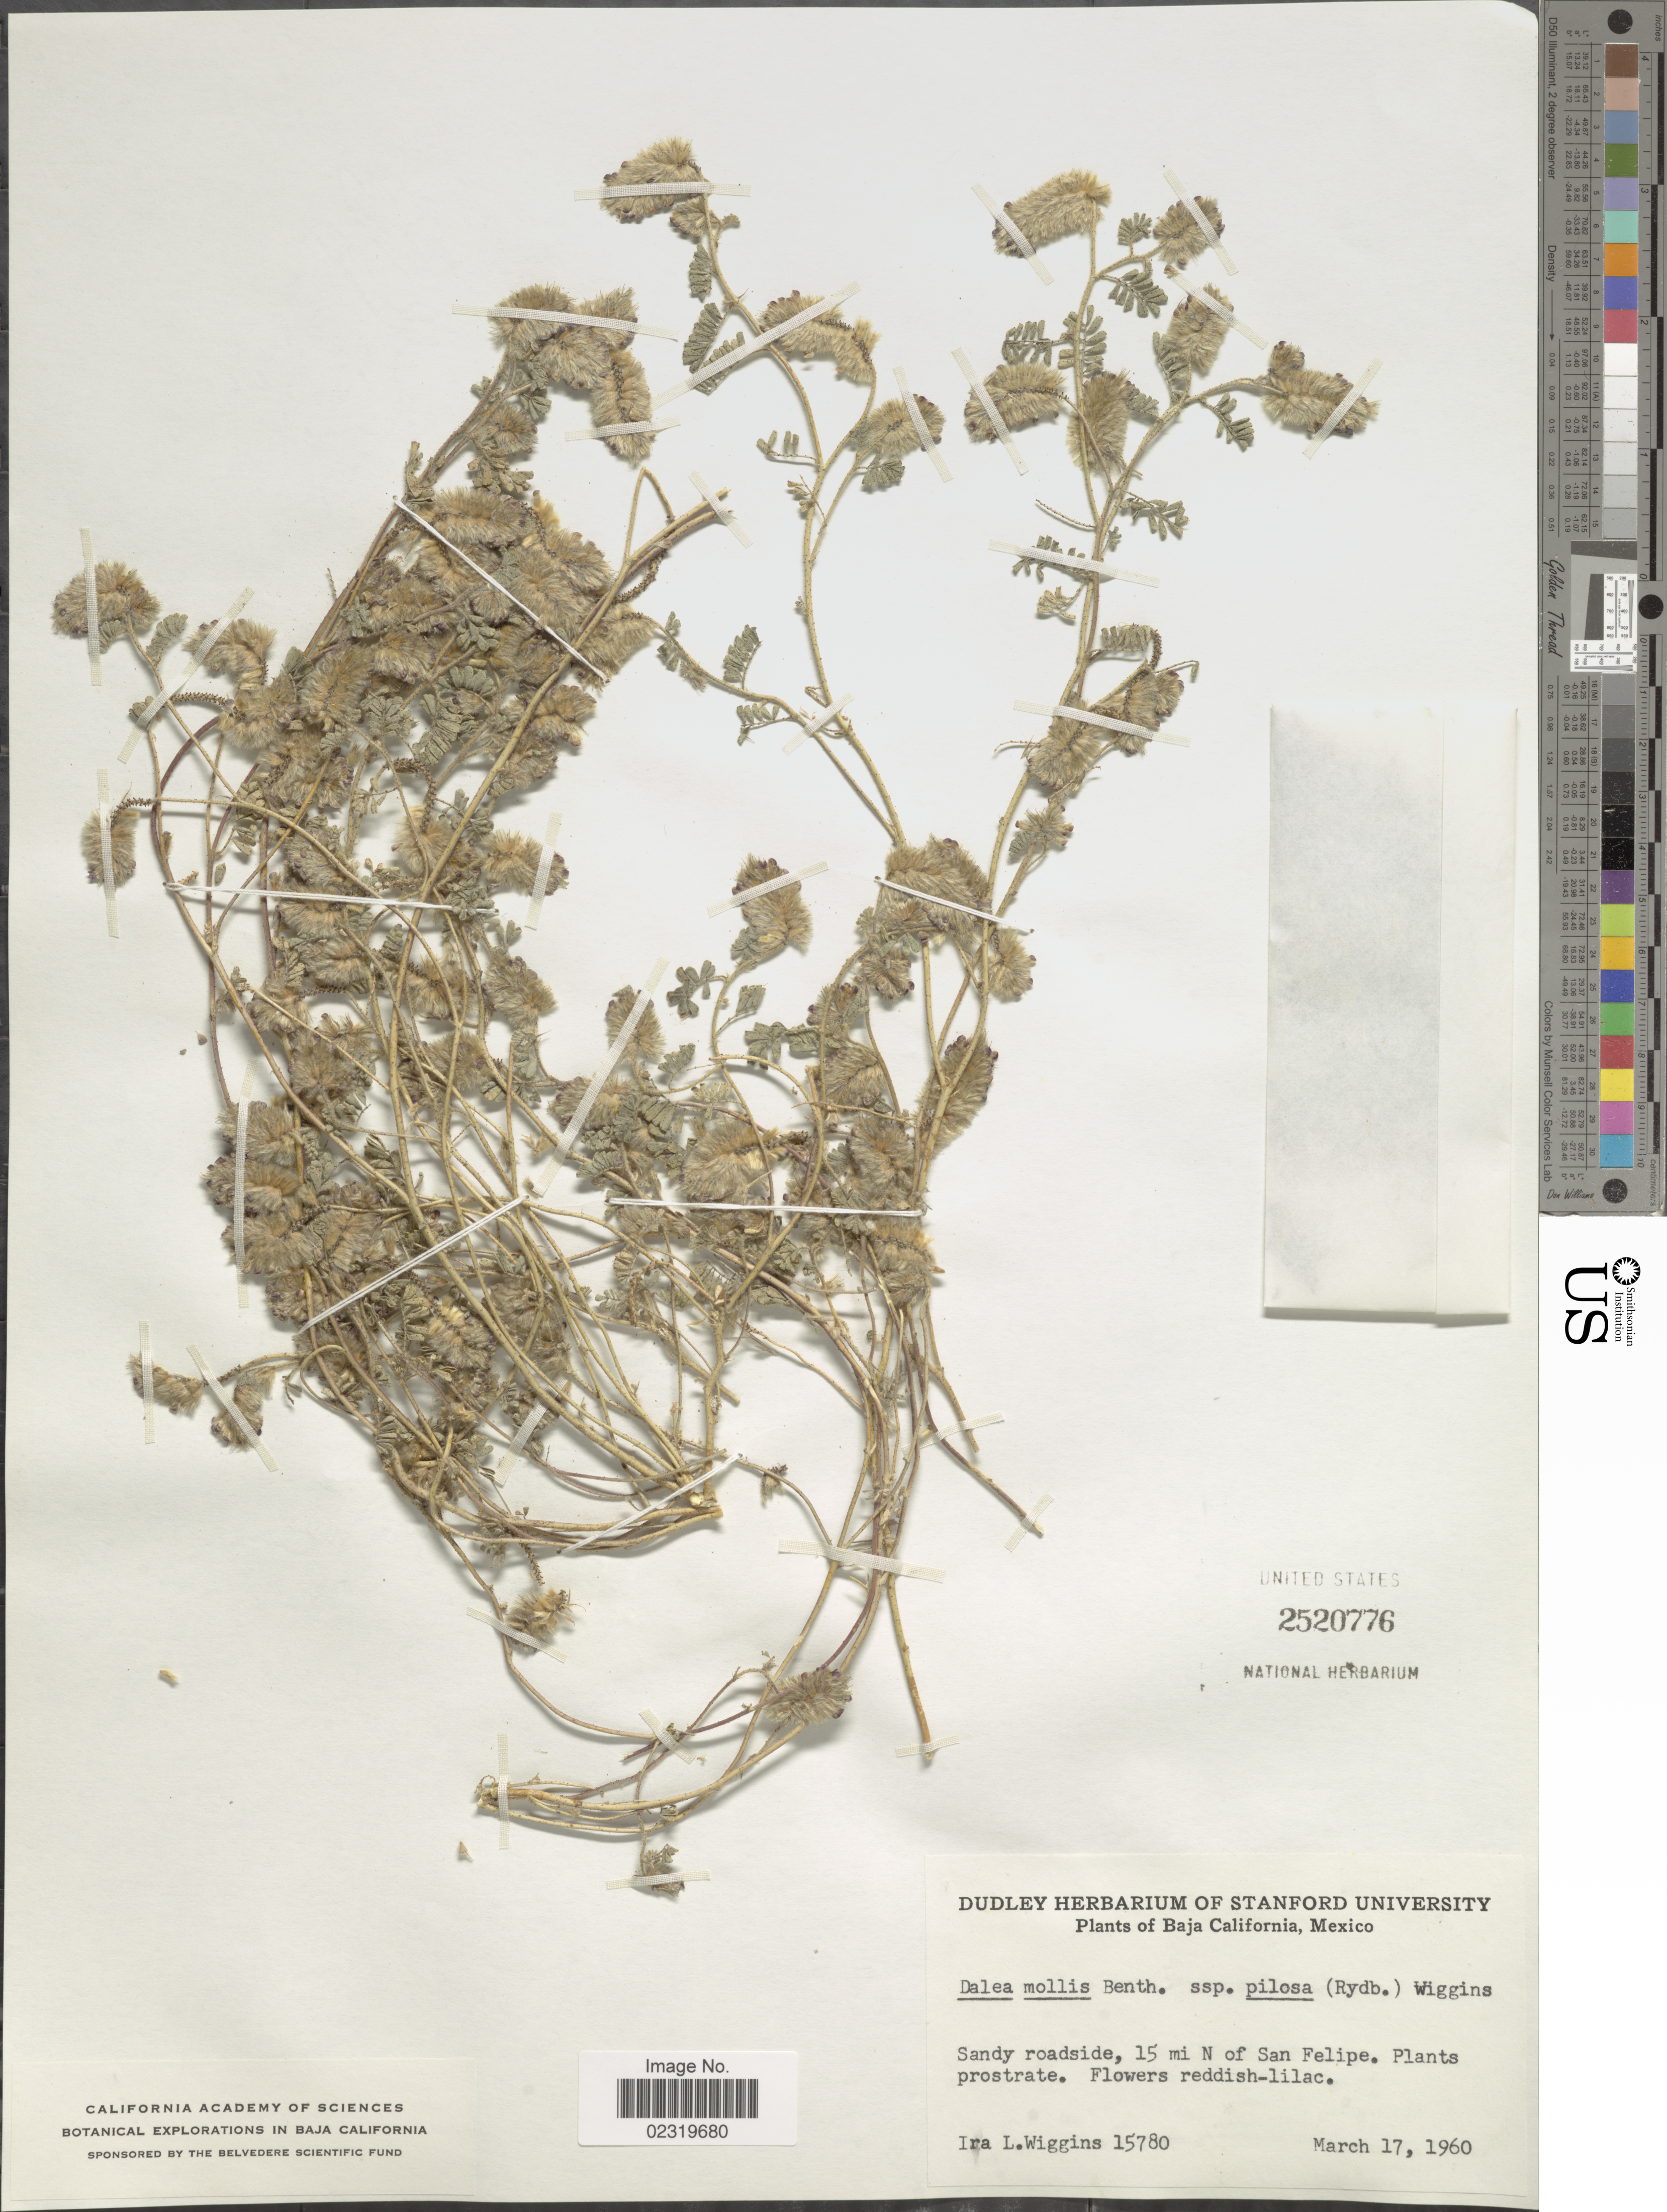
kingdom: Plantae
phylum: Tracheophyta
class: Magnoliopsida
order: Fabales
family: Fabaceae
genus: Dalea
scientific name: Dalea mollis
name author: Benth.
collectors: I. L. Wiggins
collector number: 15780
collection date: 1960-03-17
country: Mexico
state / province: Baja California Norte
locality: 15 mi N of San Felipe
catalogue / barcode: US 2520776